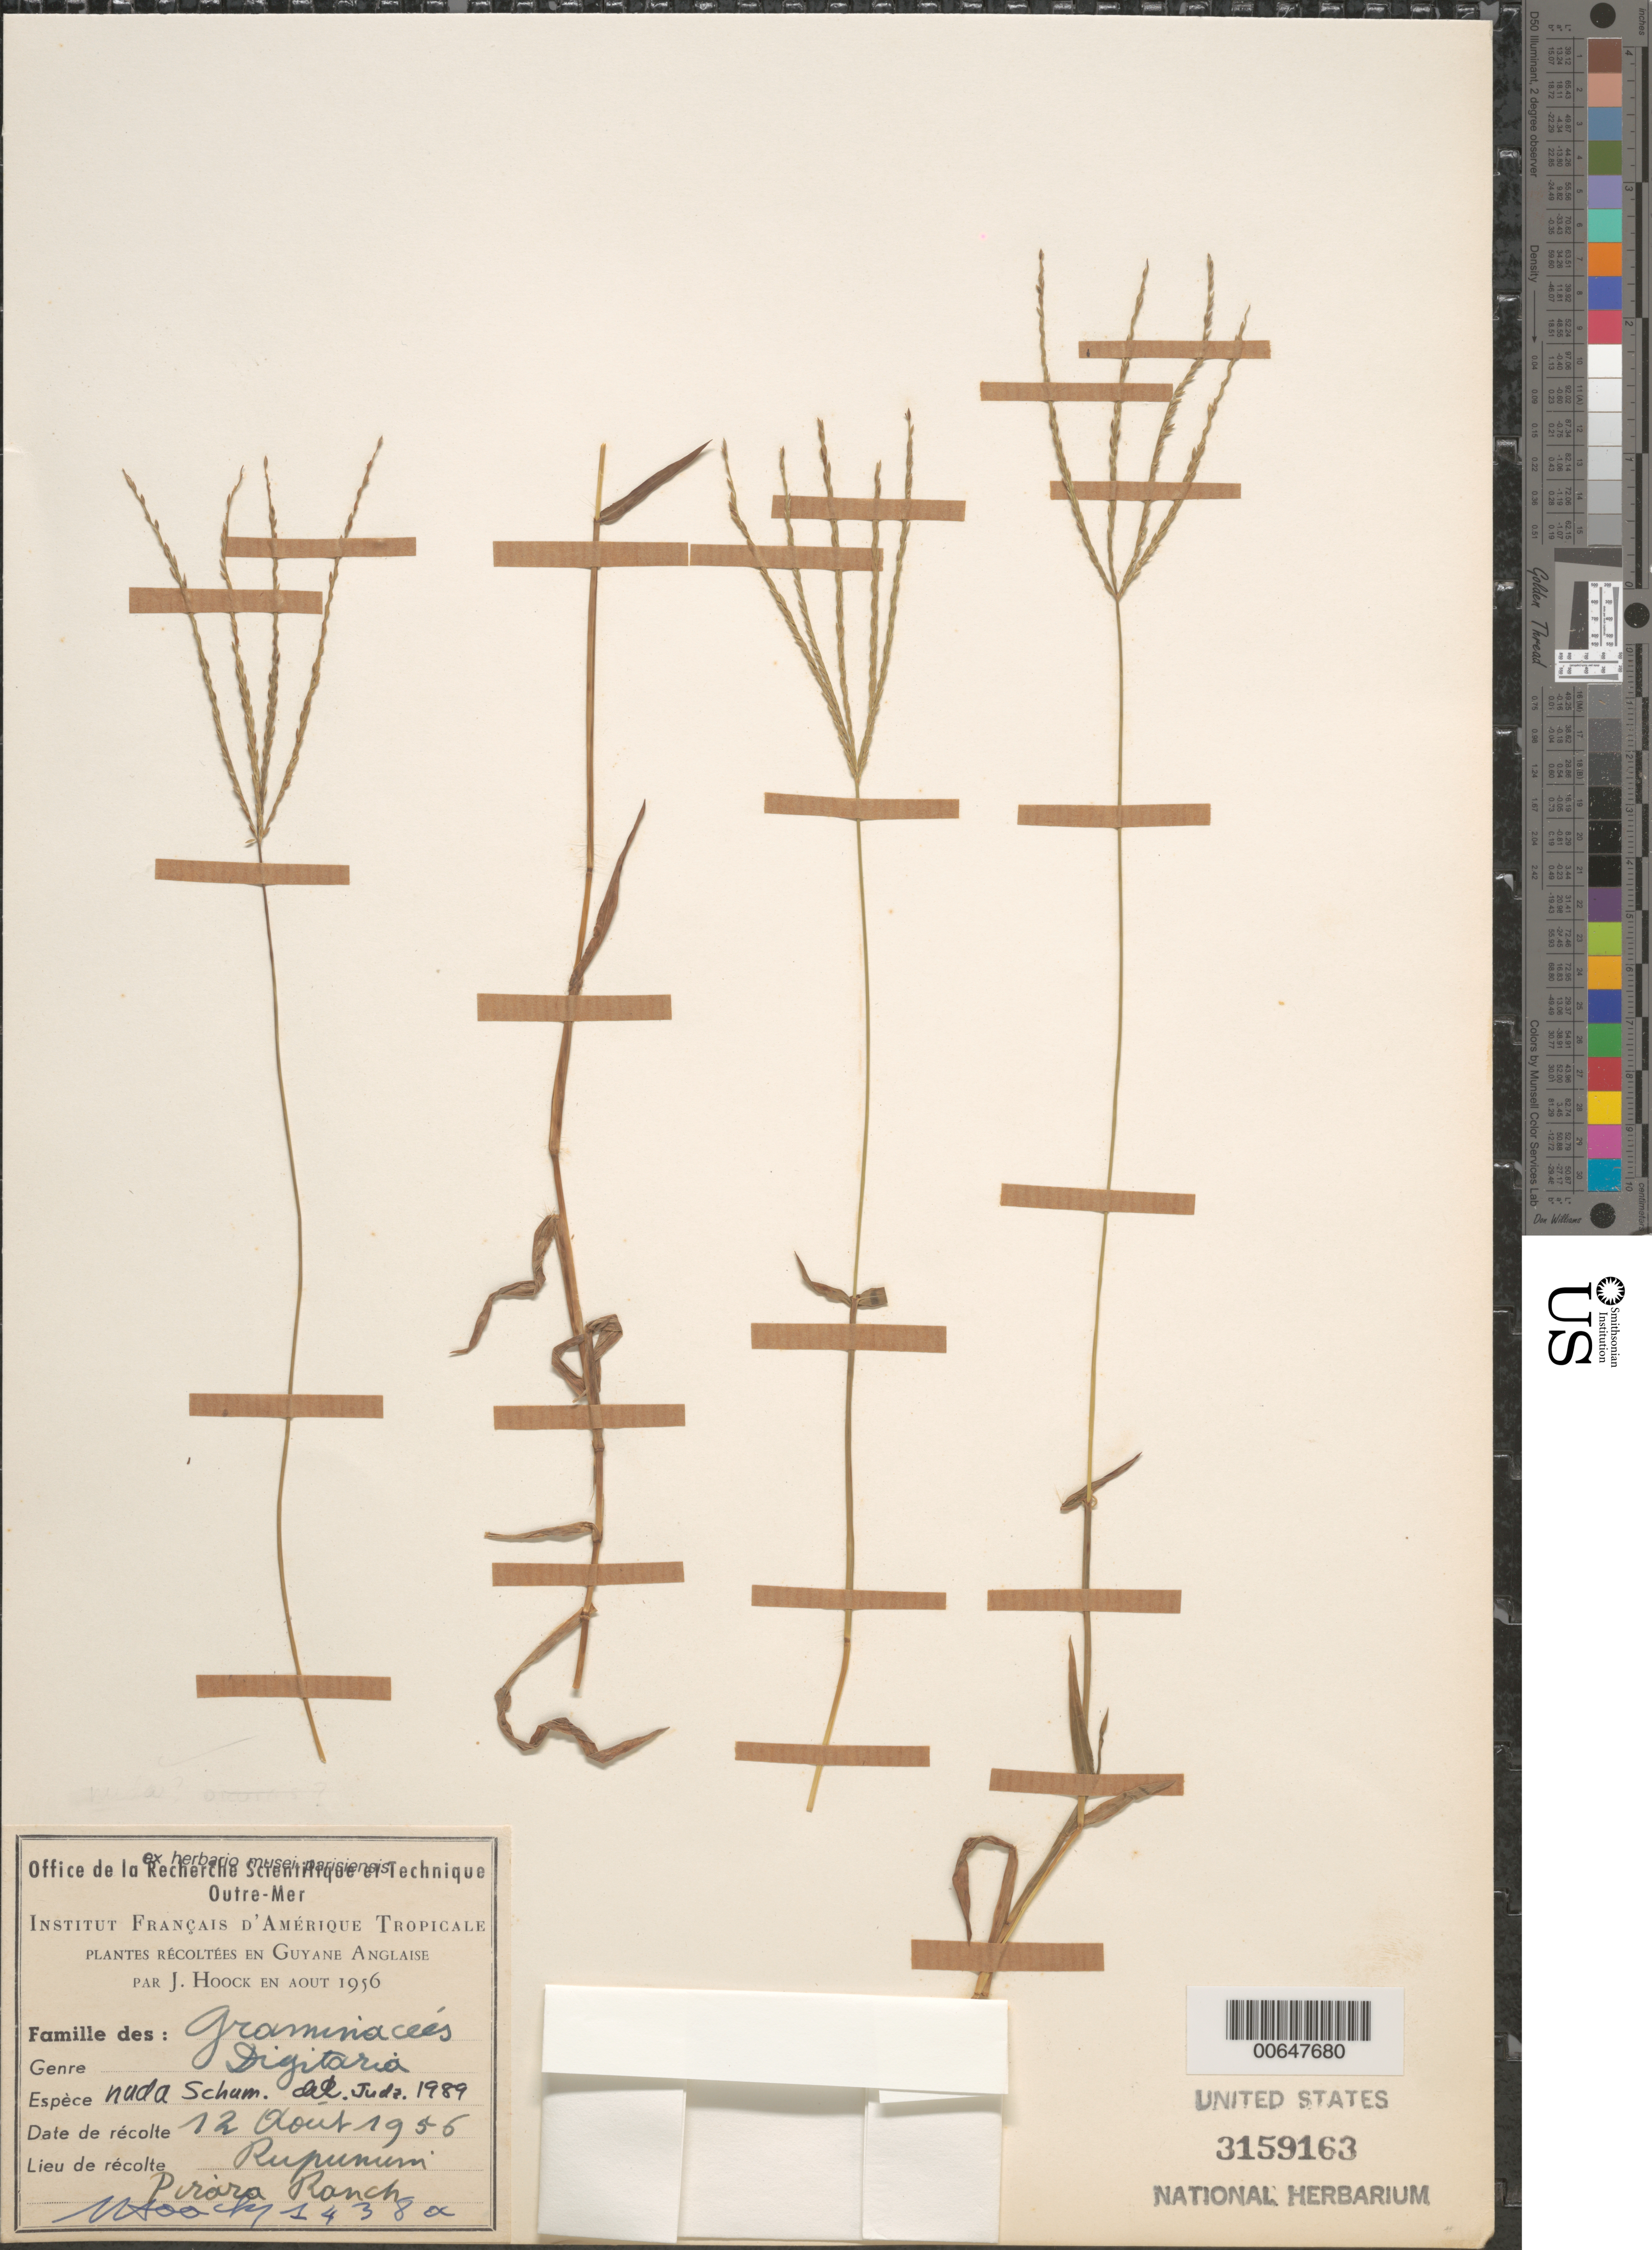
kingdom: Plantae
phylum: Tracheophyta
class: Liliopsida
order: Poales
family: Poaceae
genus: Digitaria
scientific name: Digitaria nuda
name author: Schumach.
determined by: Judziewicz, E. J.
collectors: J. Hoock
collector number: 1438 a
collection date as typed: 12-Aug-56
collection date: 1956-08-12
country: Guyana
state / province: U. Takutu-U. Essequibo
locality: Rupununi, Pirara Ranch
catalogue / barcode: US 3159163